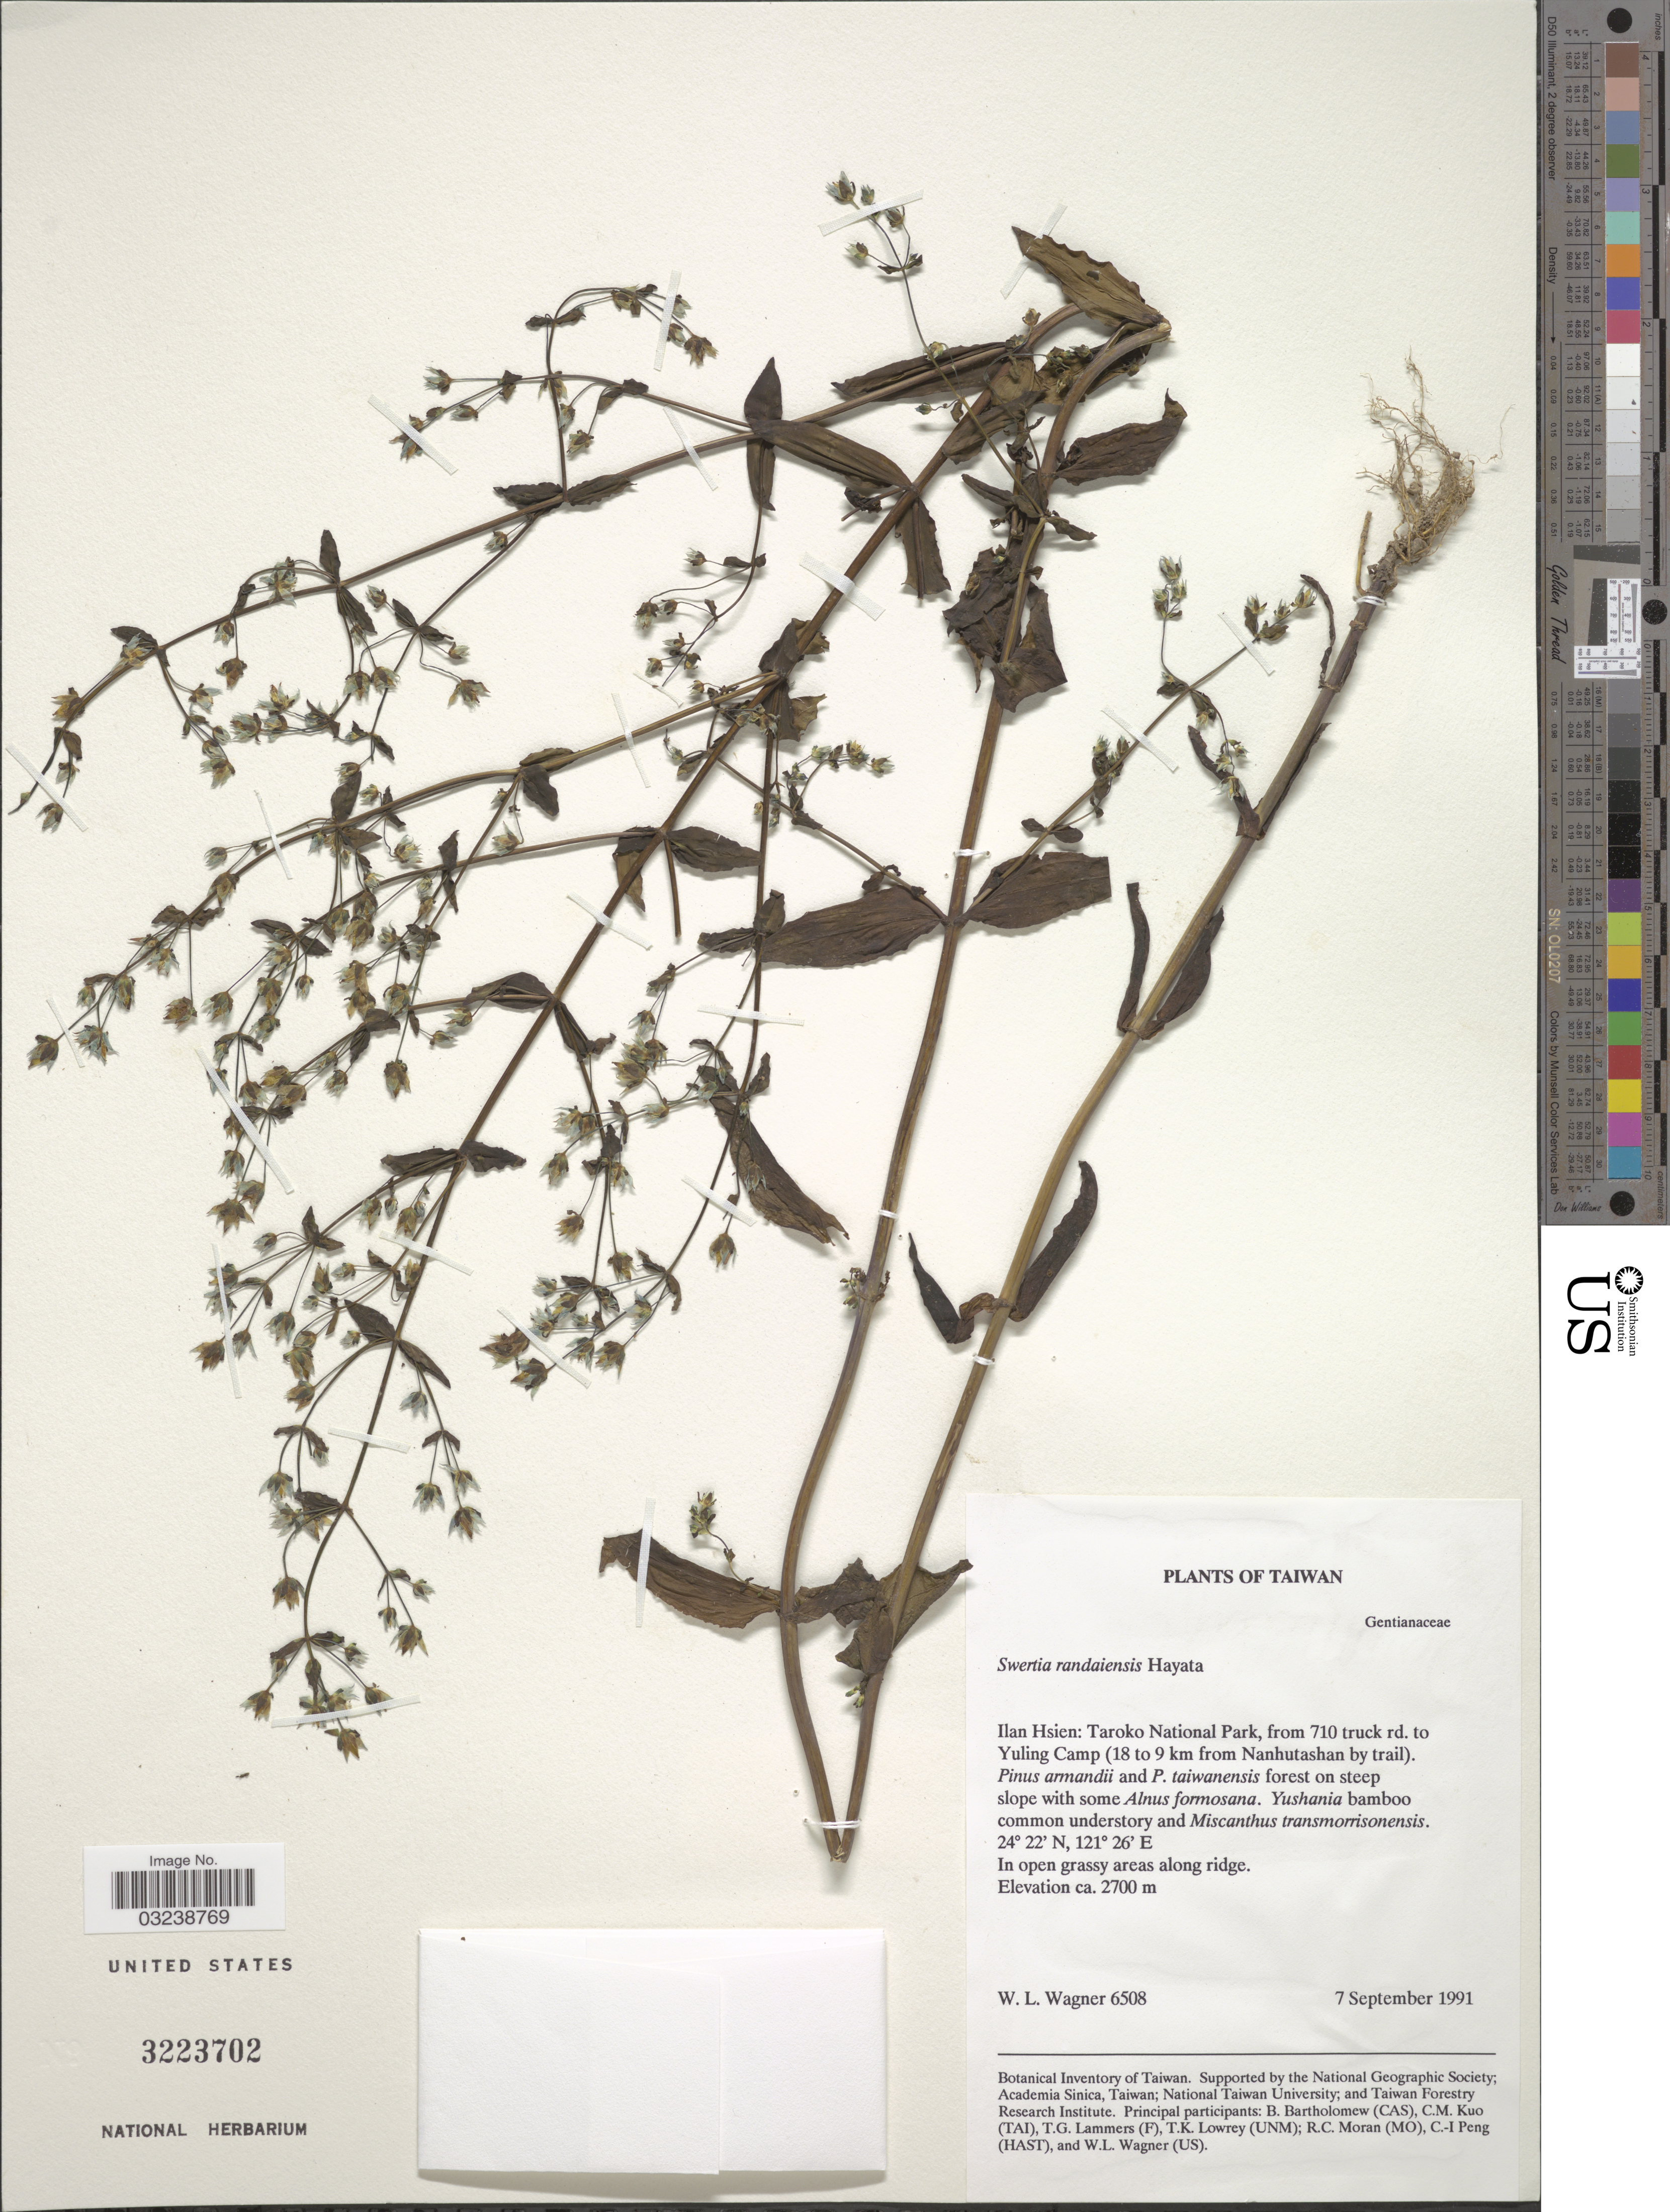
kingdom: Plantae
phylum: Tracheophyta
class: Magnoliopsida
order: Gentianales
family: Gentianaceae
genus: Swertia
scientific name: Swertia randaiensis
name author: Hayata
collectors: W. L. Wagner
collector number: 6508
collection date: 1991-09-07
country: Taiwan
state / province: Ilan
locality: Ilan Hsien: Taroko National Park, from 710 truck rd. to Yuling Camp (18 to 9 km from Nanhutashan by trail).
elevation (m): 2700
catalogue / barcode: US 3223702